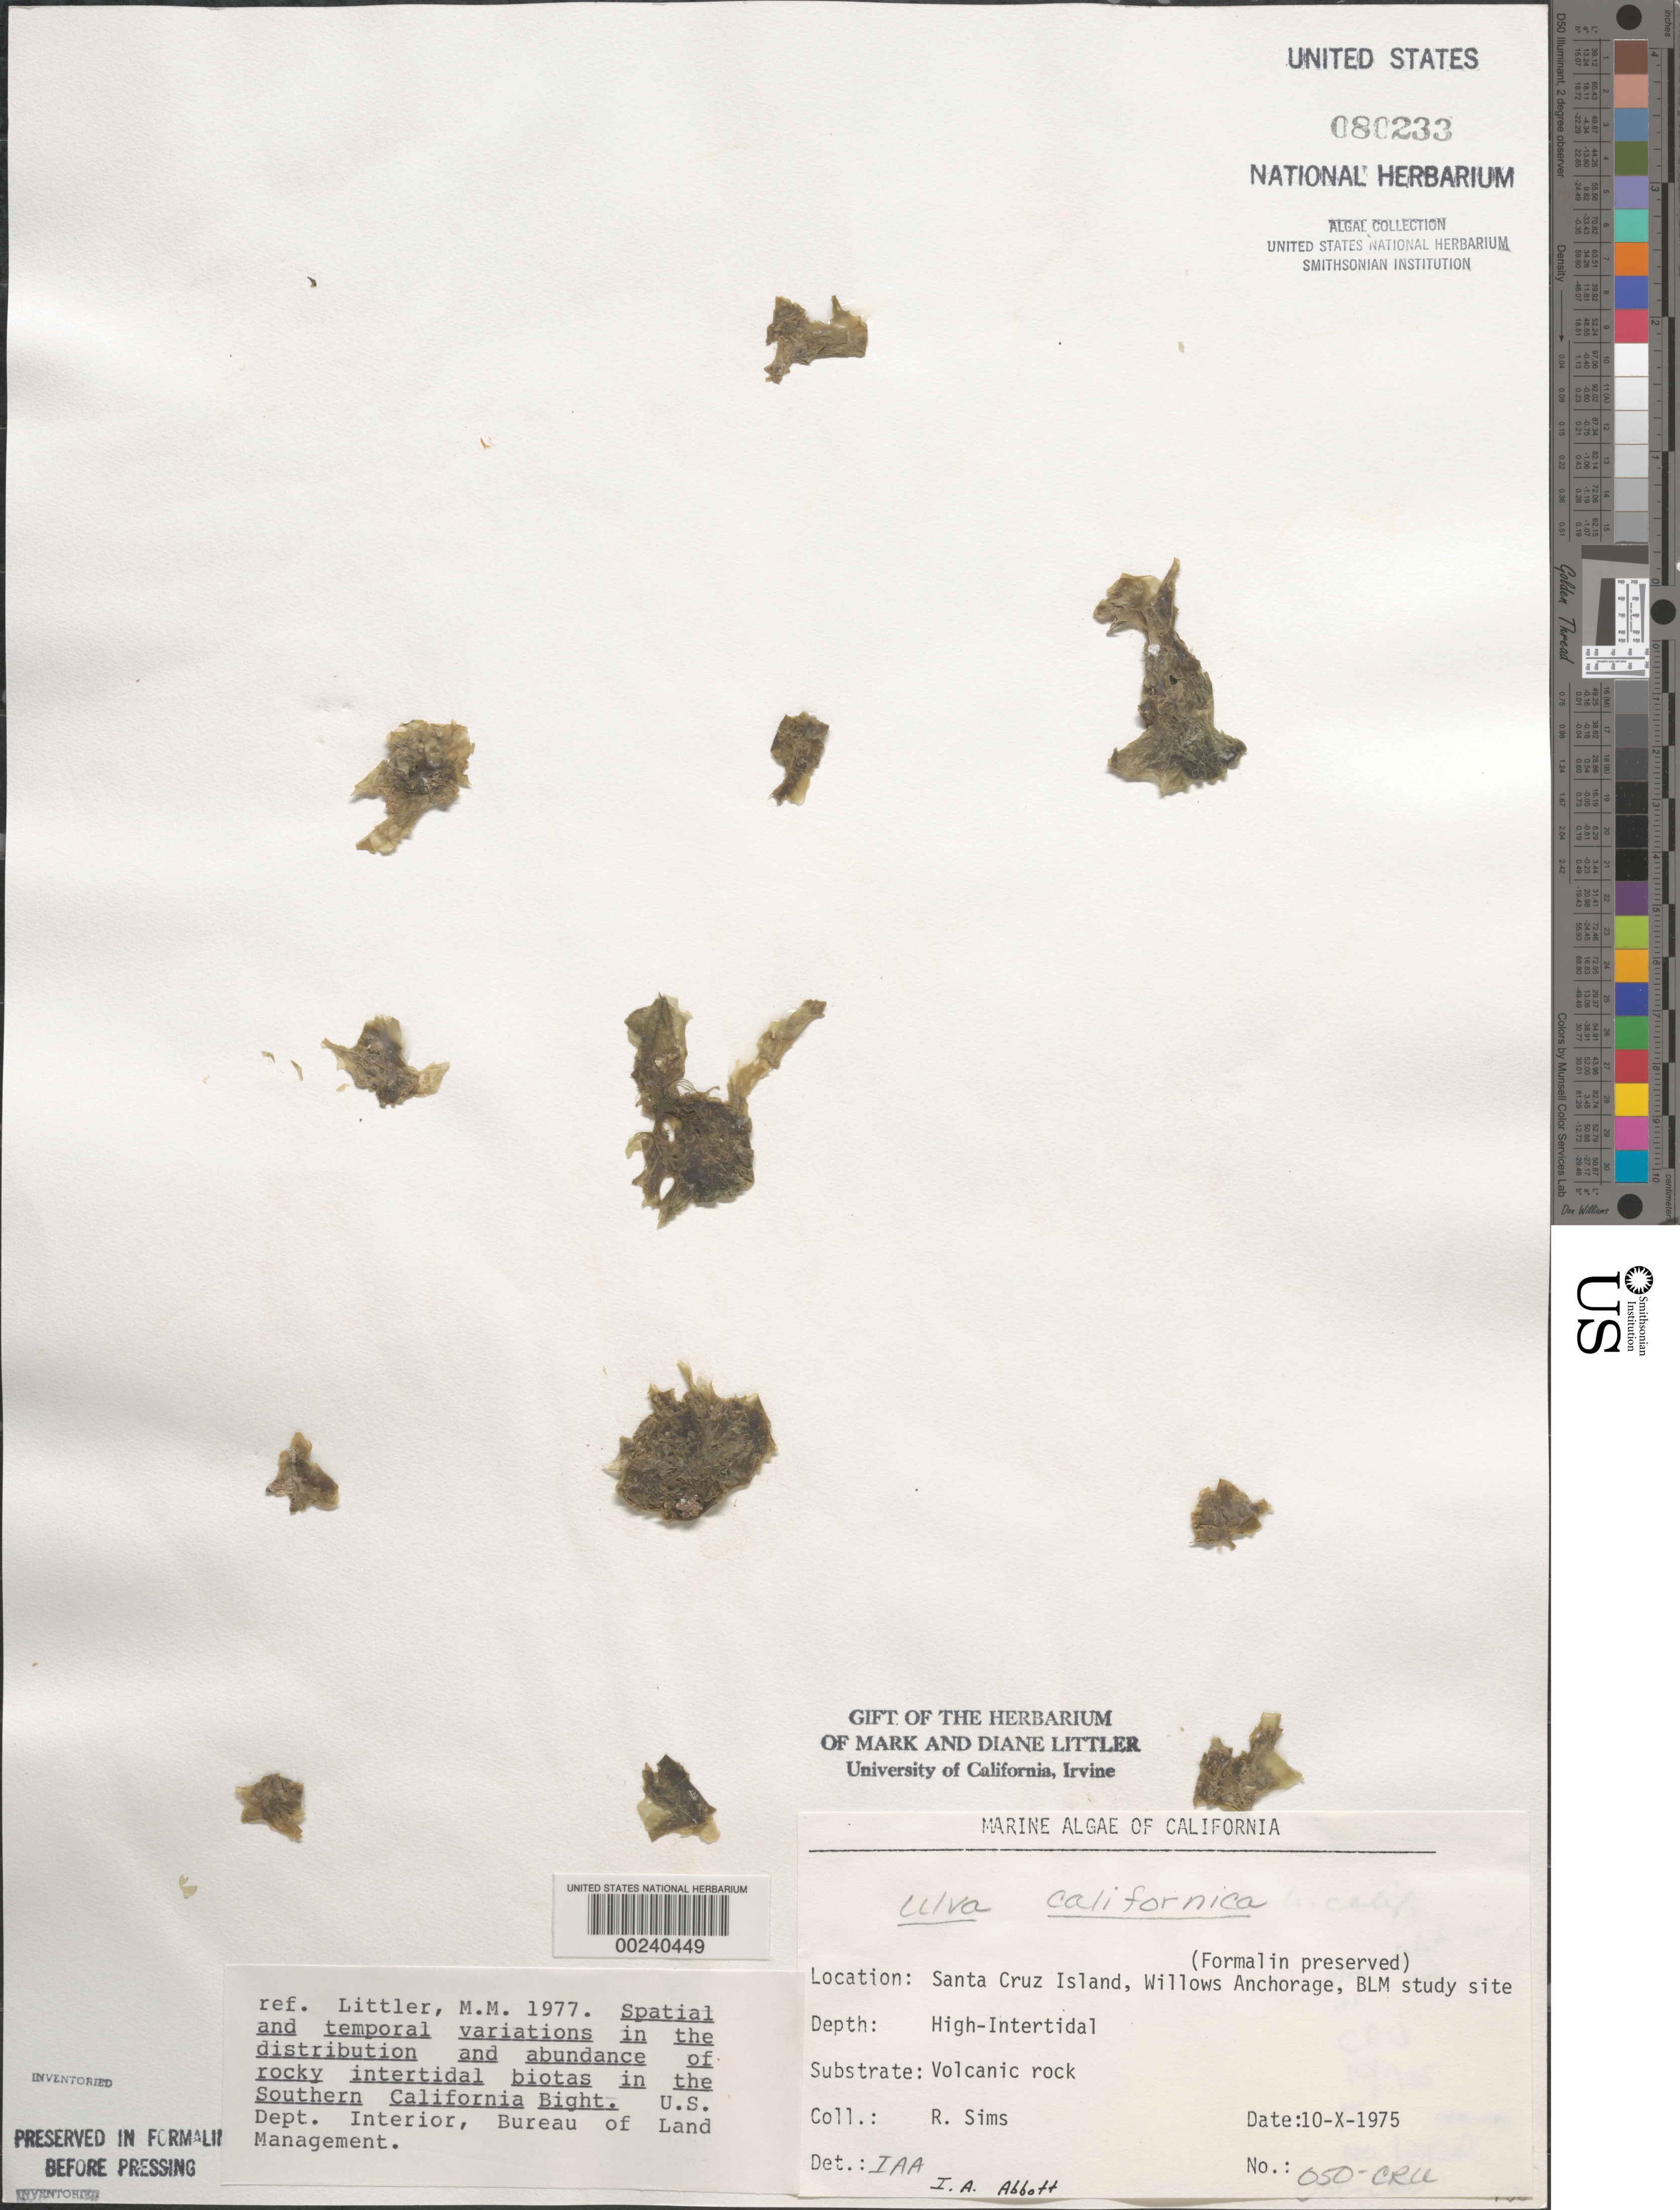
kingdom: Plantae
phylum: Chlorophyta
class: Ulvophyceae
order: Ulvales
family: Ulvaceae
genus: Ulva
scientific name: Ulva californica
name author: N.Wille in Collins et al.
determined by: Abbott, Isabella A.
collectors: R. H. Sims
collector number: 050-cru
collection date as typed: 10 Oct 1975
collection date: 1975-10-10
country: United States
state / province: California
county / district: Santa Barbara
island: Santa Cruz Island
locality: Willows Anchorage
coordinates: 33 57'38"N, 119 45'18"W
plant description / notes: BLM-SOCALBIGHT Rocky Intertidal Survey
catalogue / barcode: US 80233